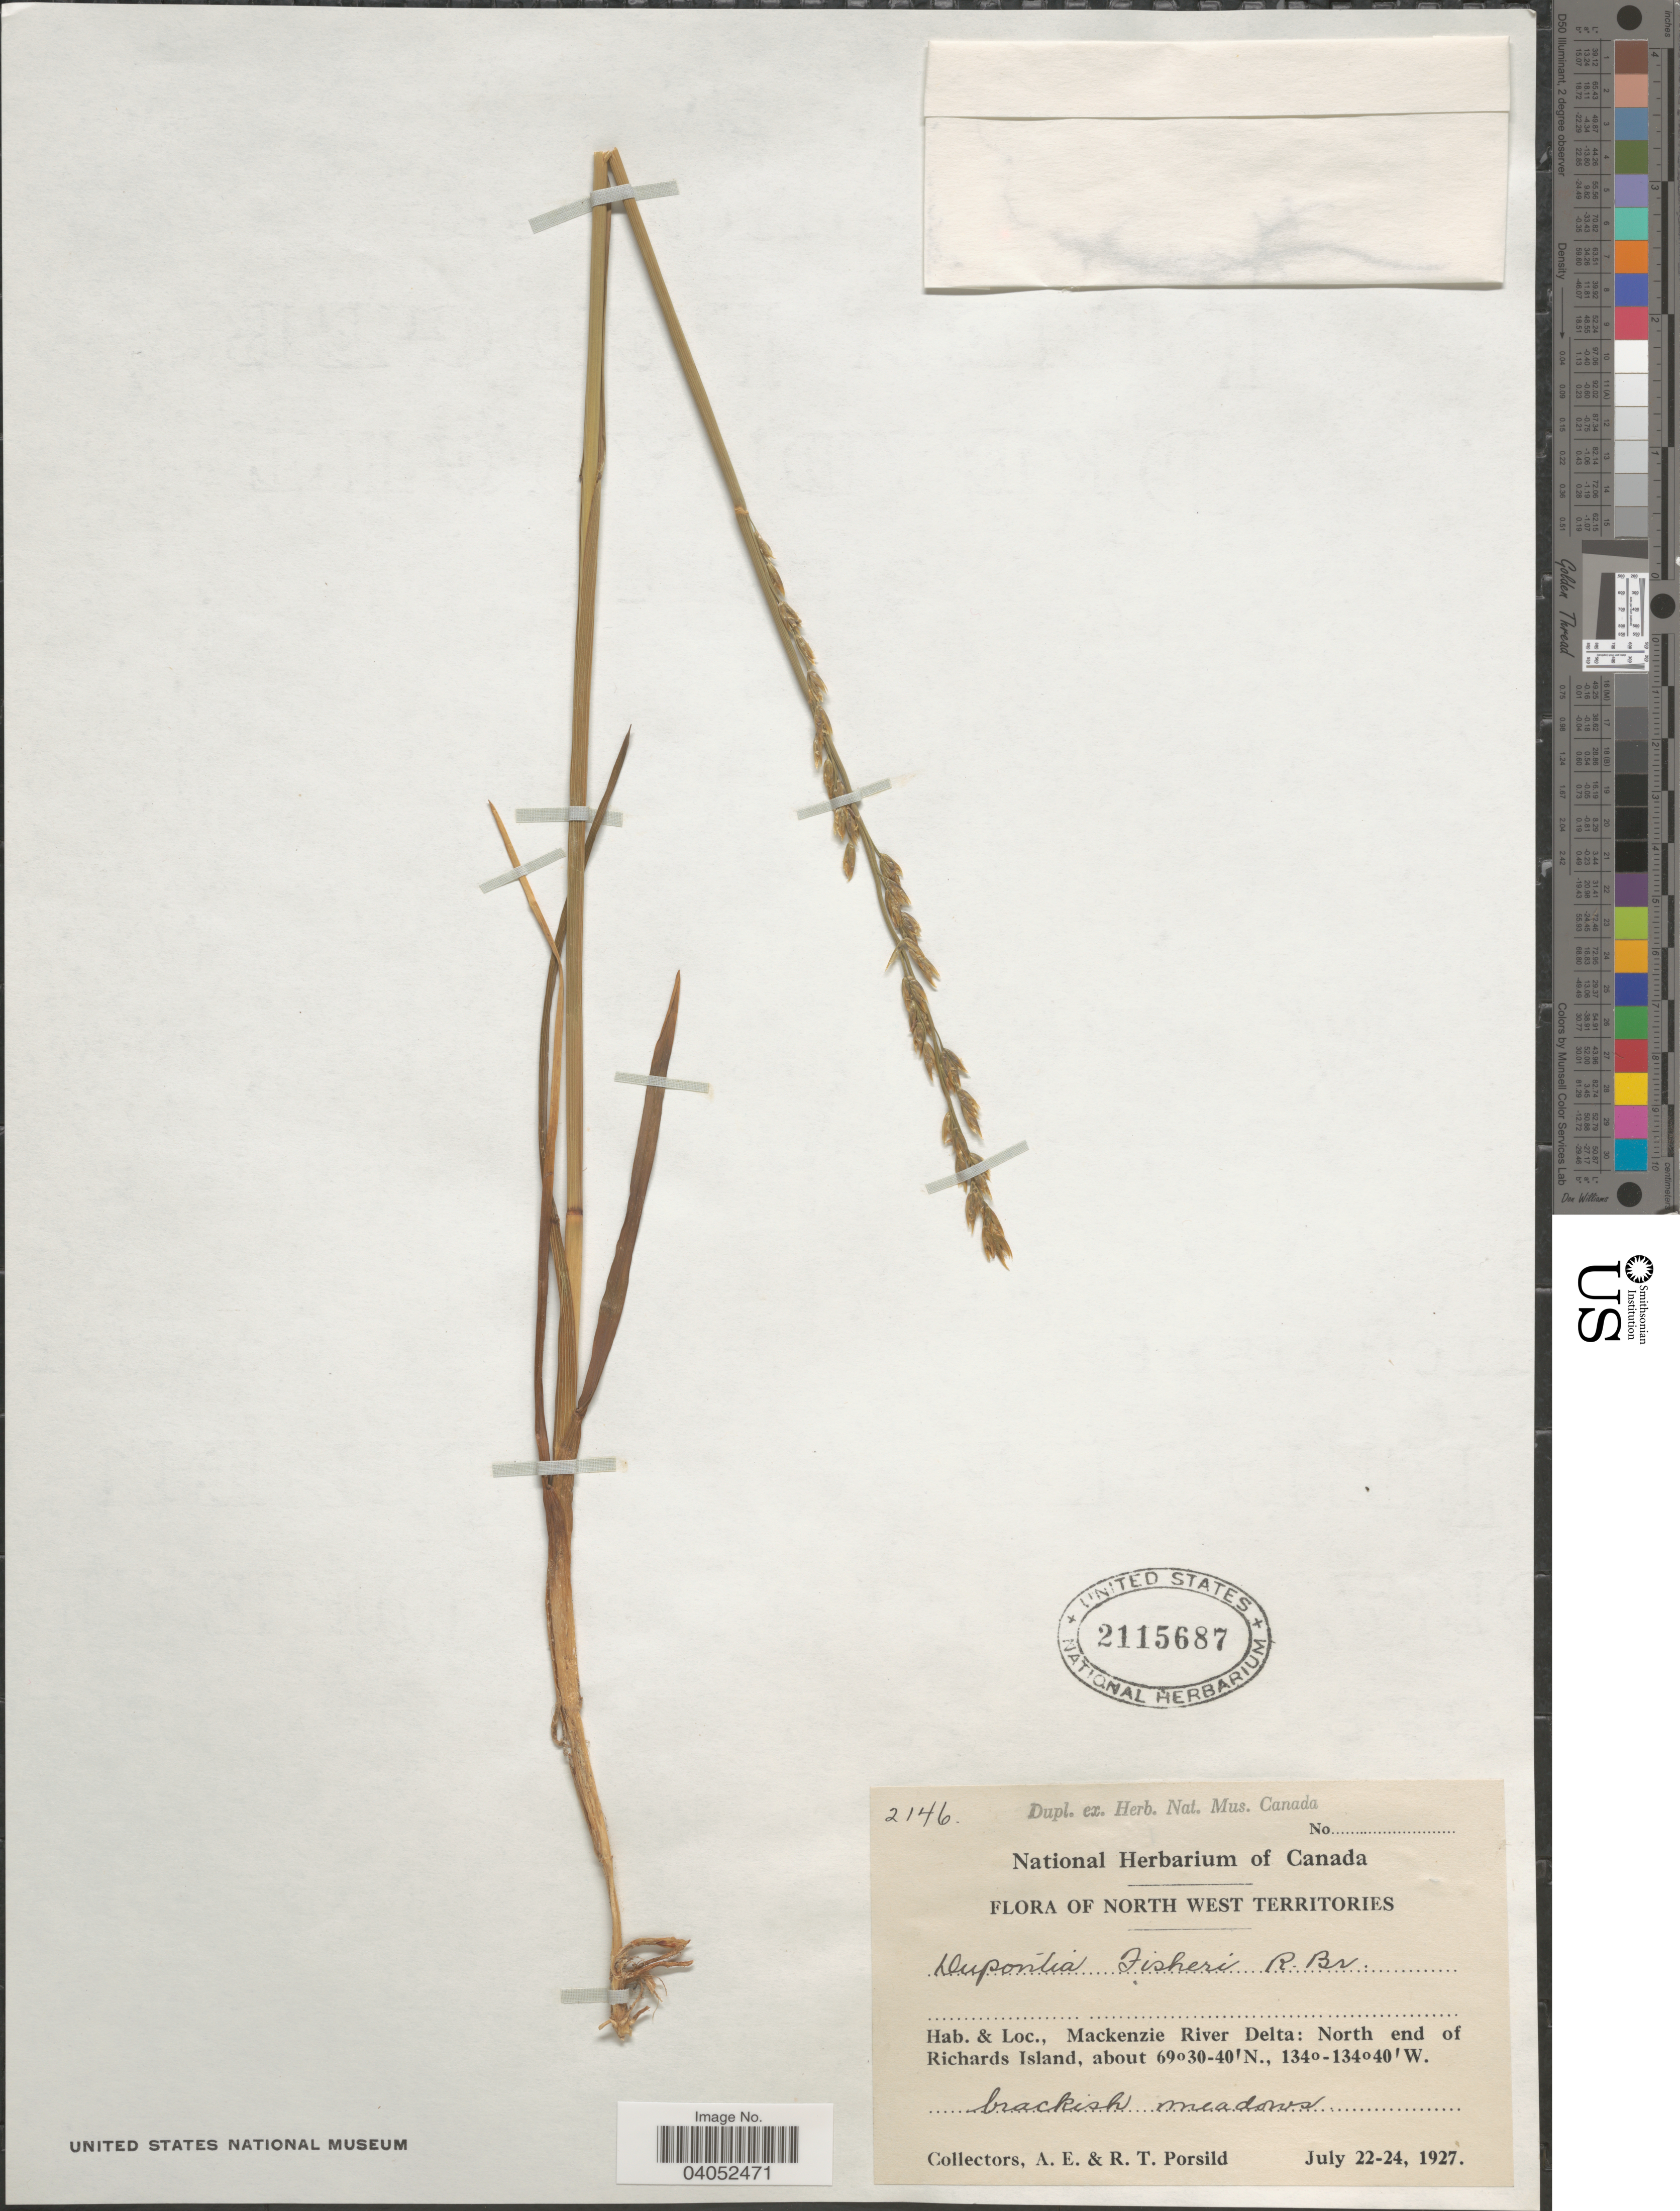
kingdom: Plantae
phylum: Tracheophyta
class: Liliopsida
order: Poales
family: Poaceae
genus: Dupontia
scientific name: Dupontia micrantha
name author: Holm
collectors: A. E. Porsild & R. T. Porsild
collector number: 2146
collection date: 1927-07-22/1927-07-24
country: Canada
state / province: Northwest Territories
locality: Mackenzie River Delta: North end of Richards Island. Brackish meadow.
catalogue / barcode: US 2115687